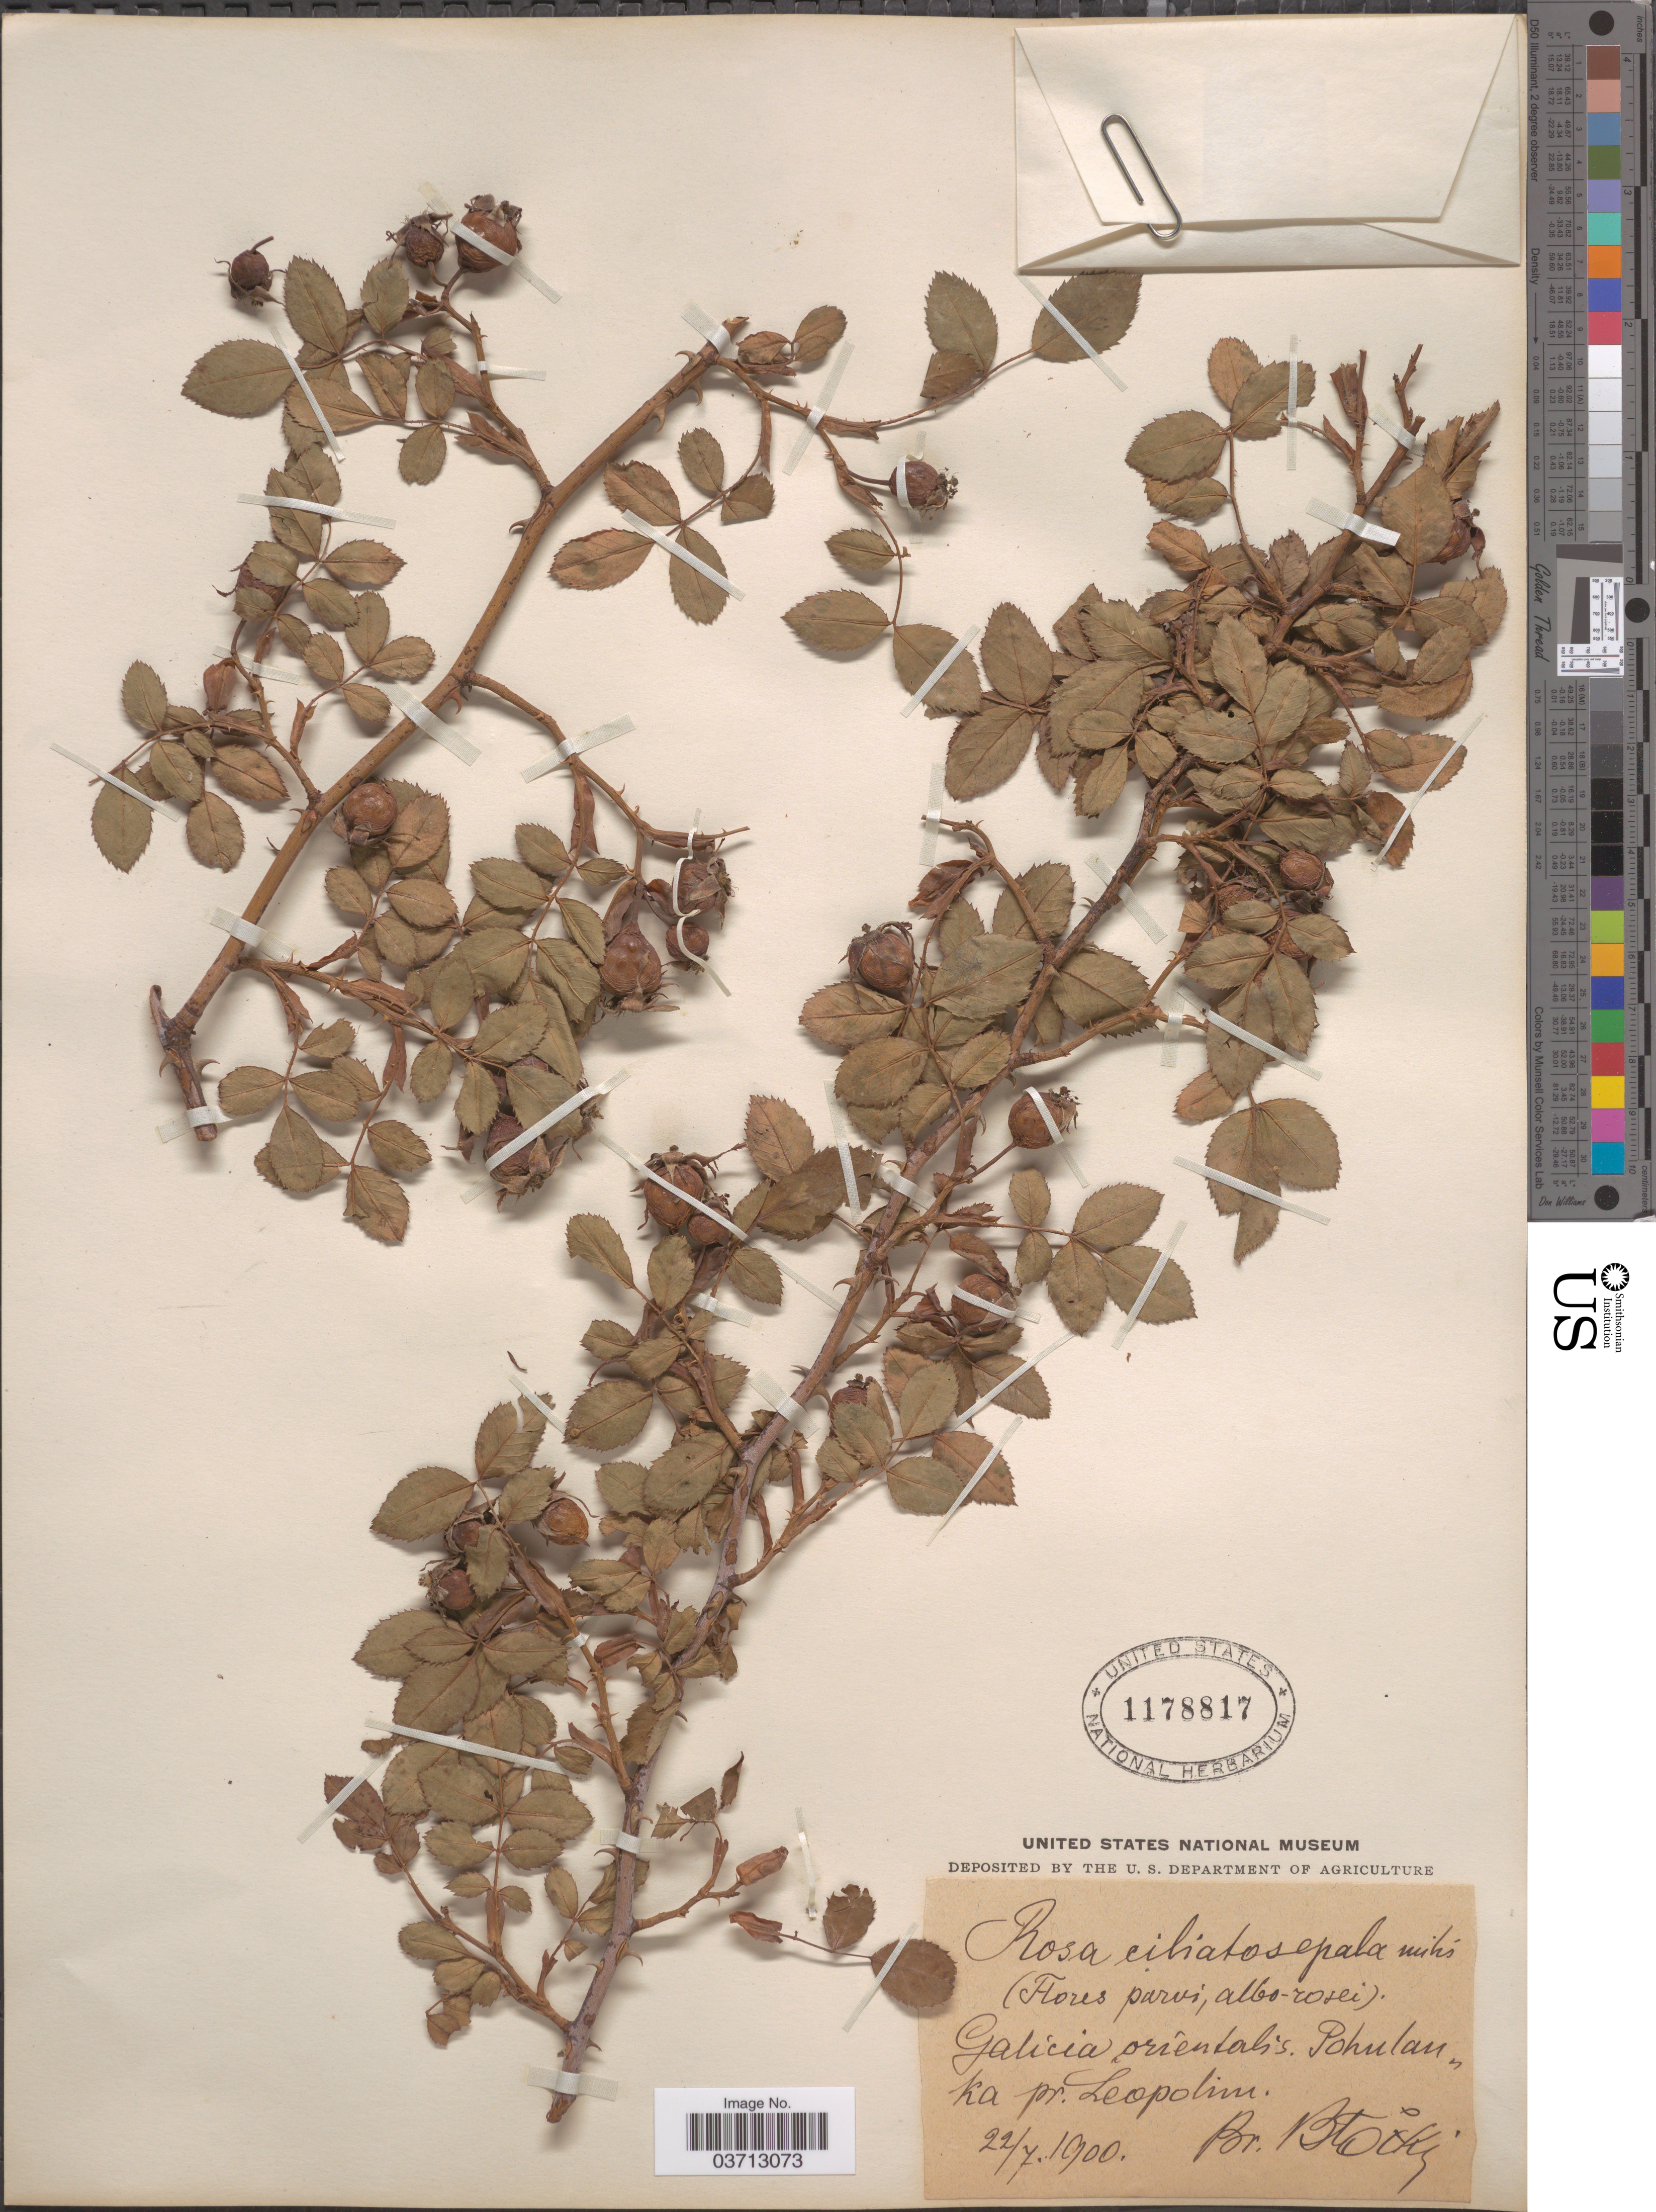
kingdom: Plantae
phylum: Tracheophyta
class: Magnoliopsida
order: Rosales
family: Rosaceae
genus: Rosa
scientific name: Rosa ciliatosepala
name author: Blocki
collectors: B. Blocki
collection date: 1900-07-22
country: Ukraine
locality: Galicia orientalis. Pohulan ka pr. Leopolim.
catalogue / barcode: US 1178817